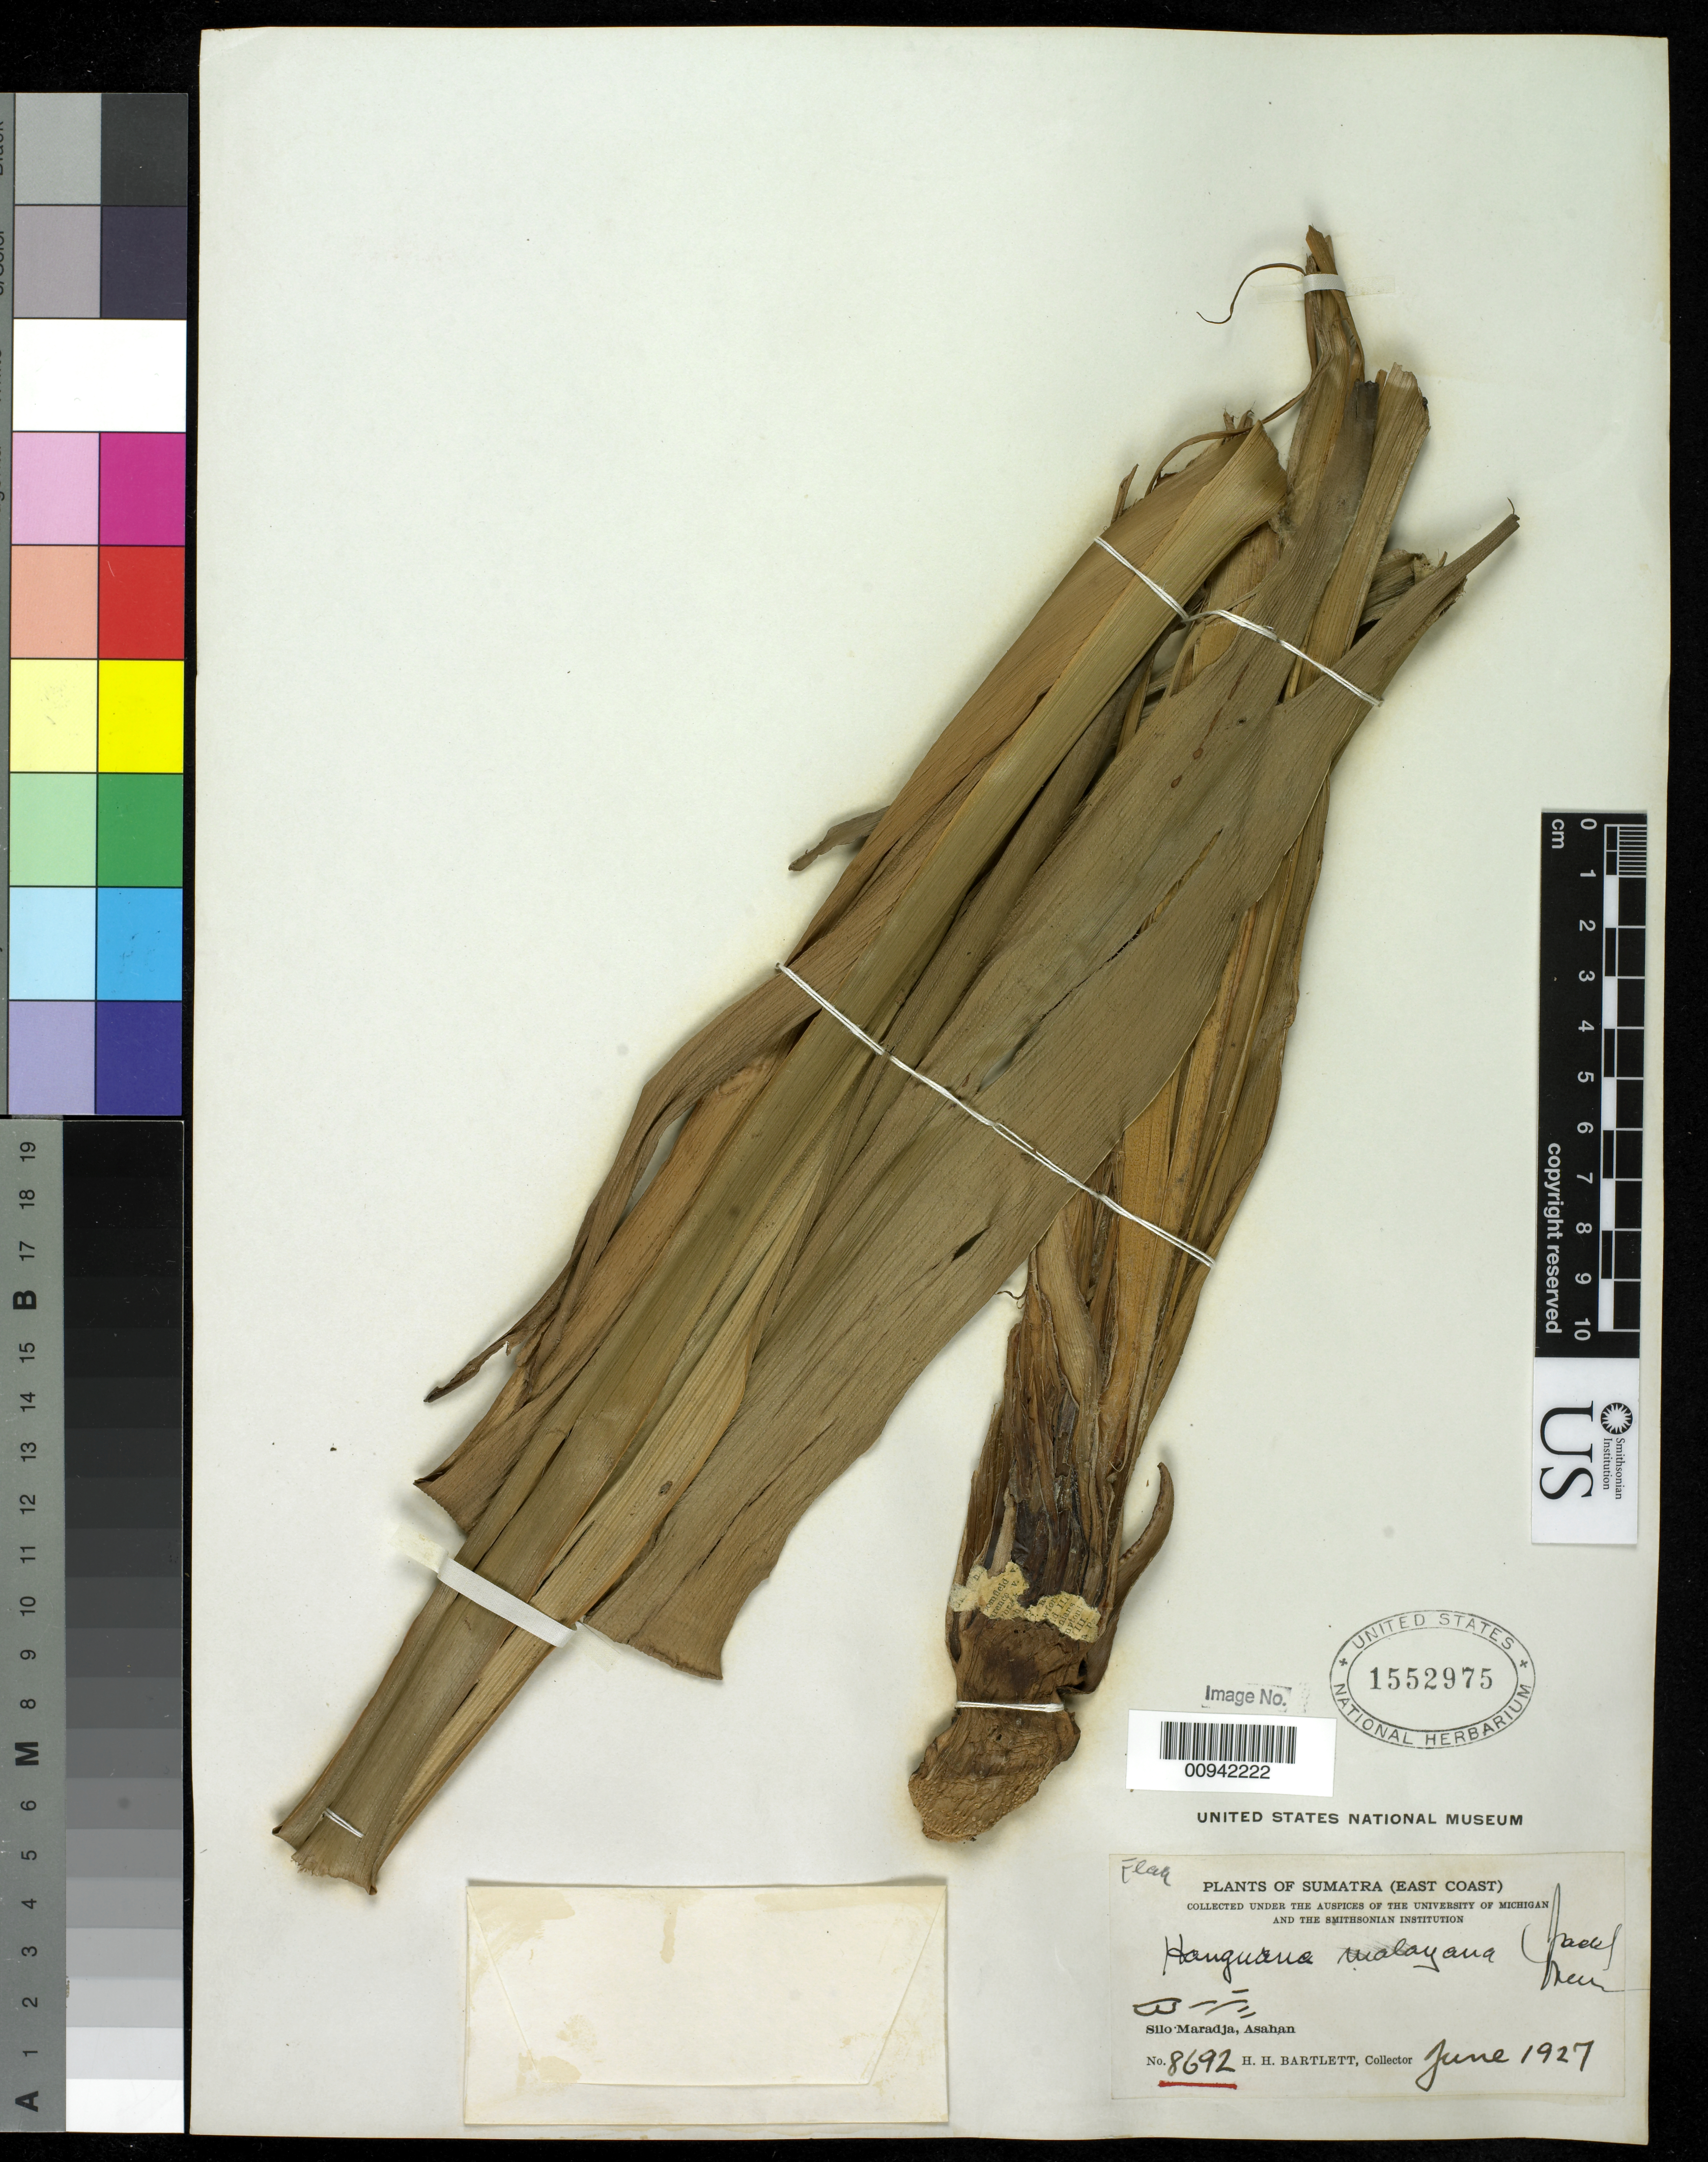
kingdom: Plantae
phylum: Tracheophyta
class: Liliopsida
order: Commelinales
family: Hanguanaceae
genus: Hanguana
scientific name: Hanguana malayana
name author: (Jack) Merr.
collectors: H. H. Bartlett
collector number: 8692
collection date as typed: Jun 1927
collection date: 1927-06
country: Indonesia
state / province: Sumatra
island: Sumatra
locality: Sumatra (East Coast), Silo Maradja, Asahan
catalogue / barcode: US 1552975